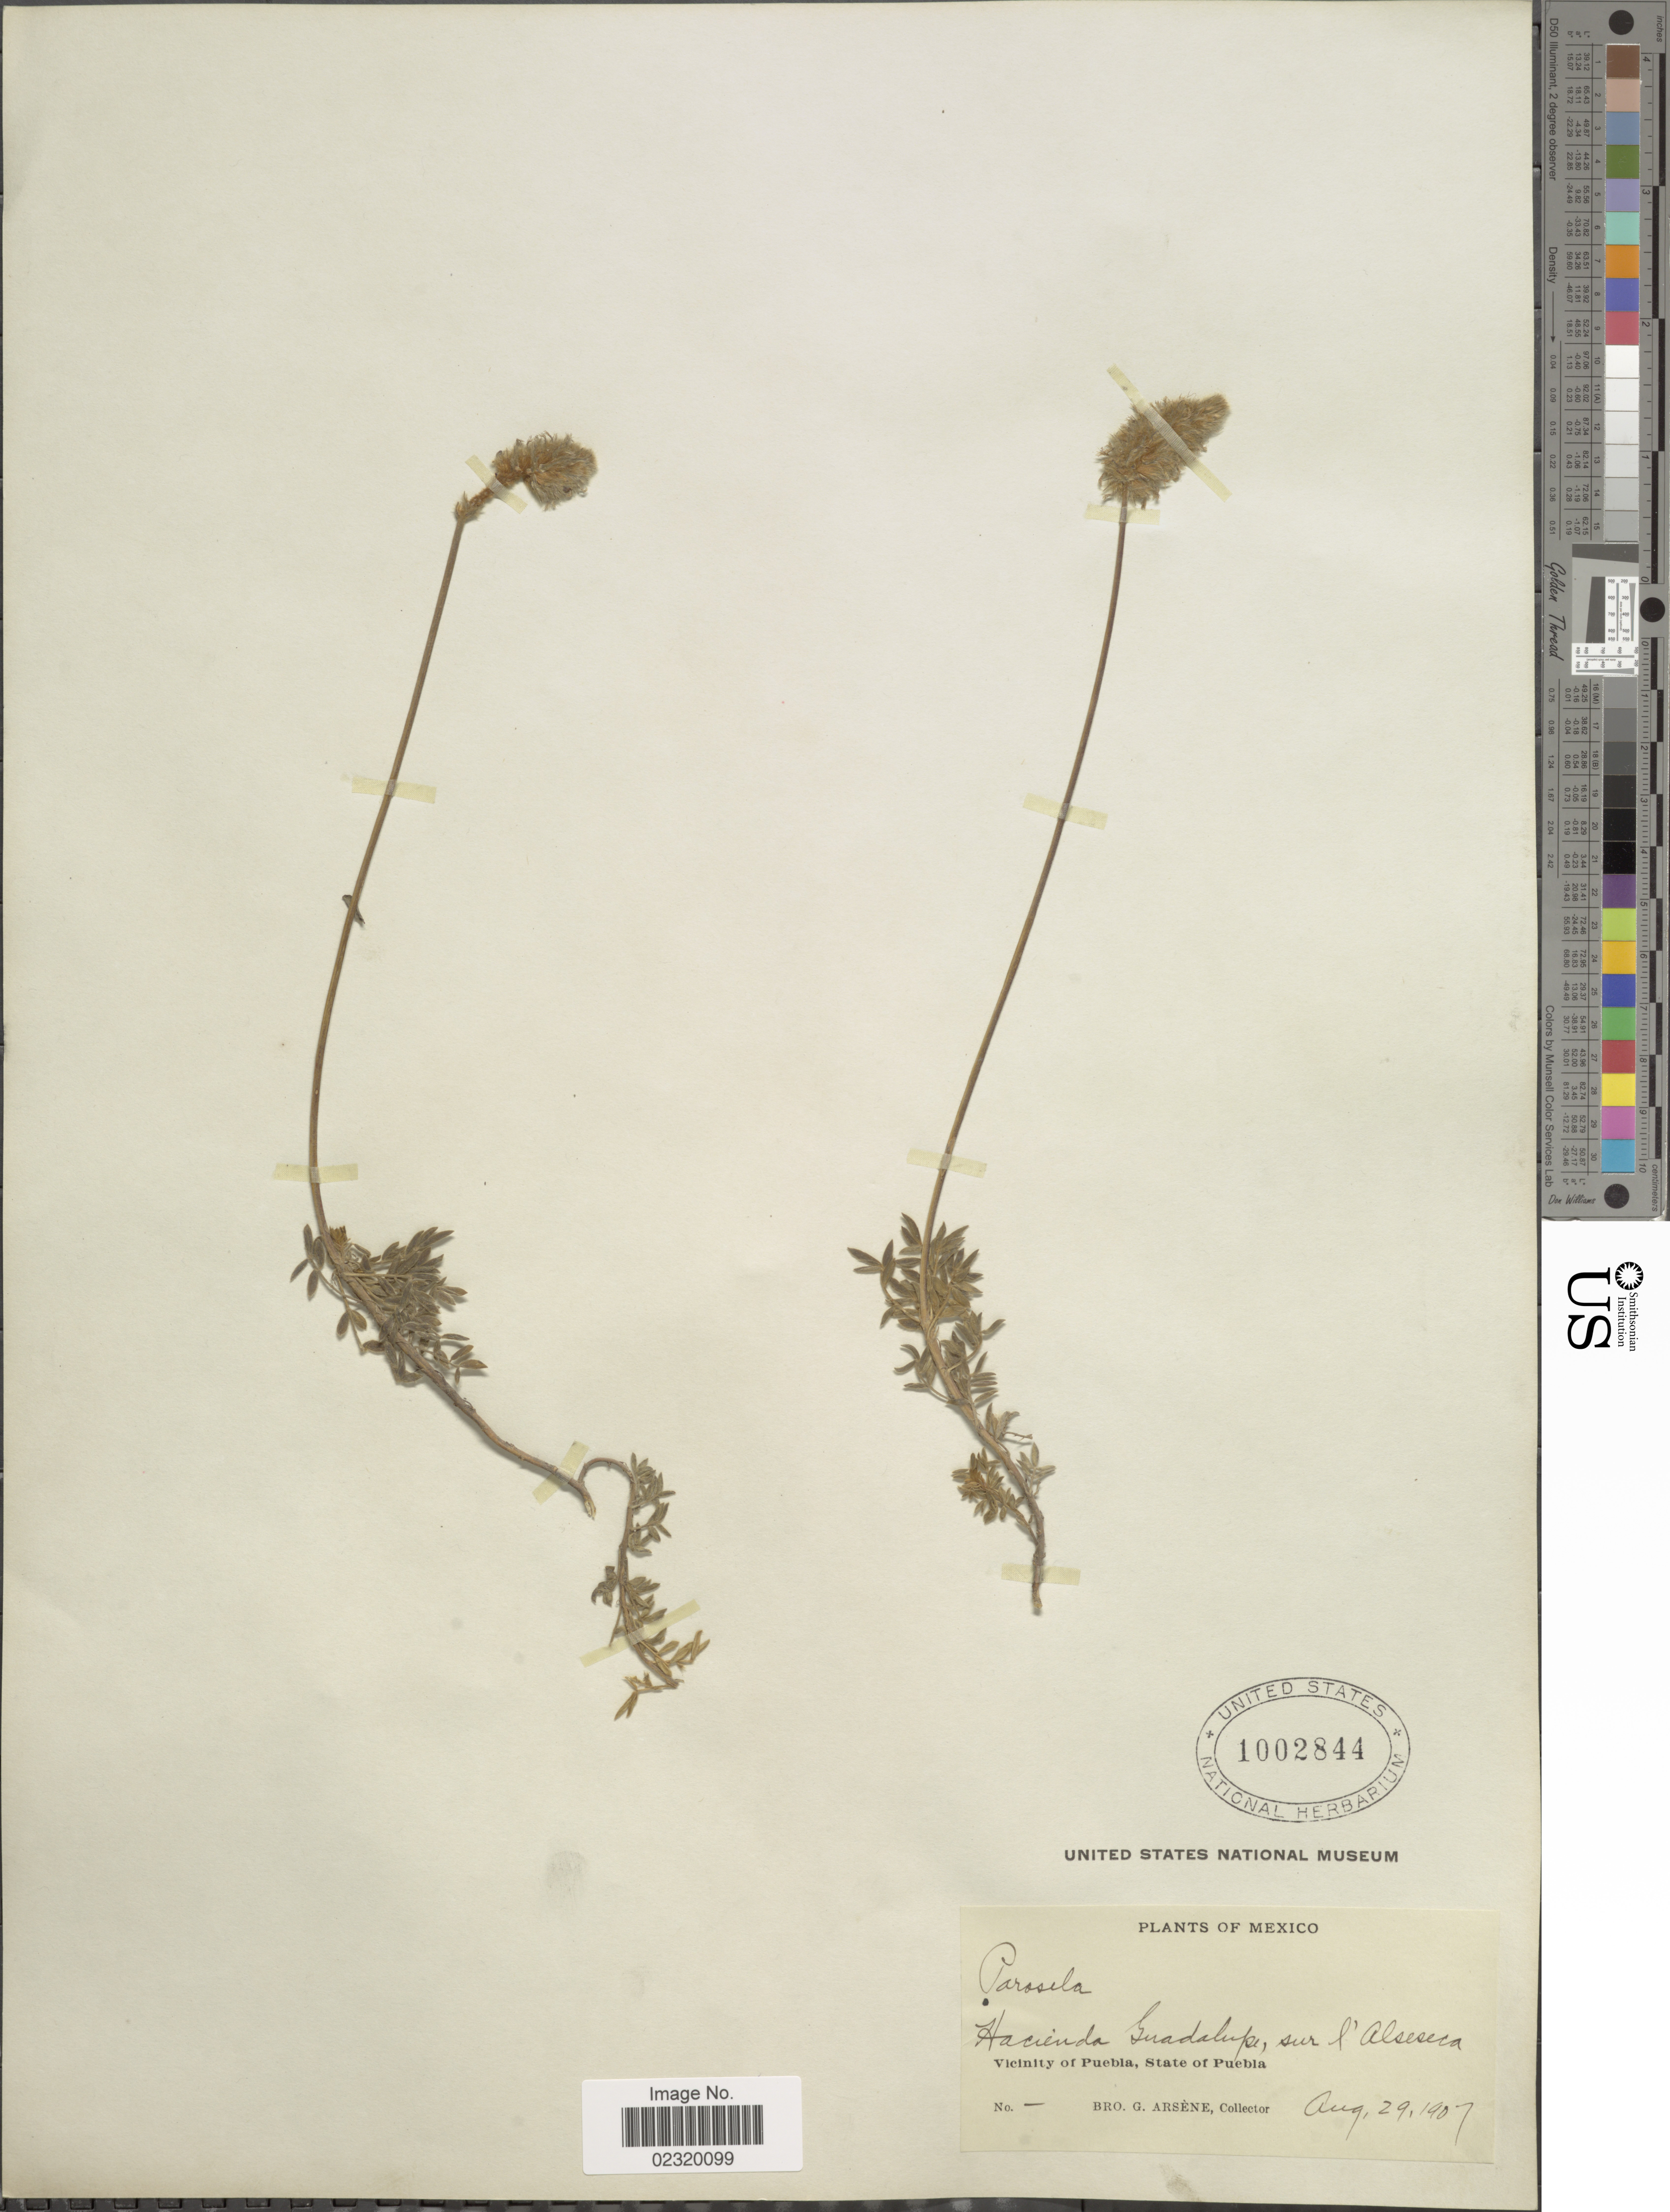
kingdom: Plantae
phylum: Tracheophyta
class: Magnoliopsida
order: Fabales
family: Fabaceae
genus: Dalea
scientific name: Dalea sericea var. sericea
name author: Lag.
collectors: Bro. G. Arsène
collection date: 1907-08-29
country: Mexico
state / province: Puebla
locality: Hacienda Guadalupe, sur l'Alseseca. Vicinity of Puebla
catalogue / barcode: US 1002844